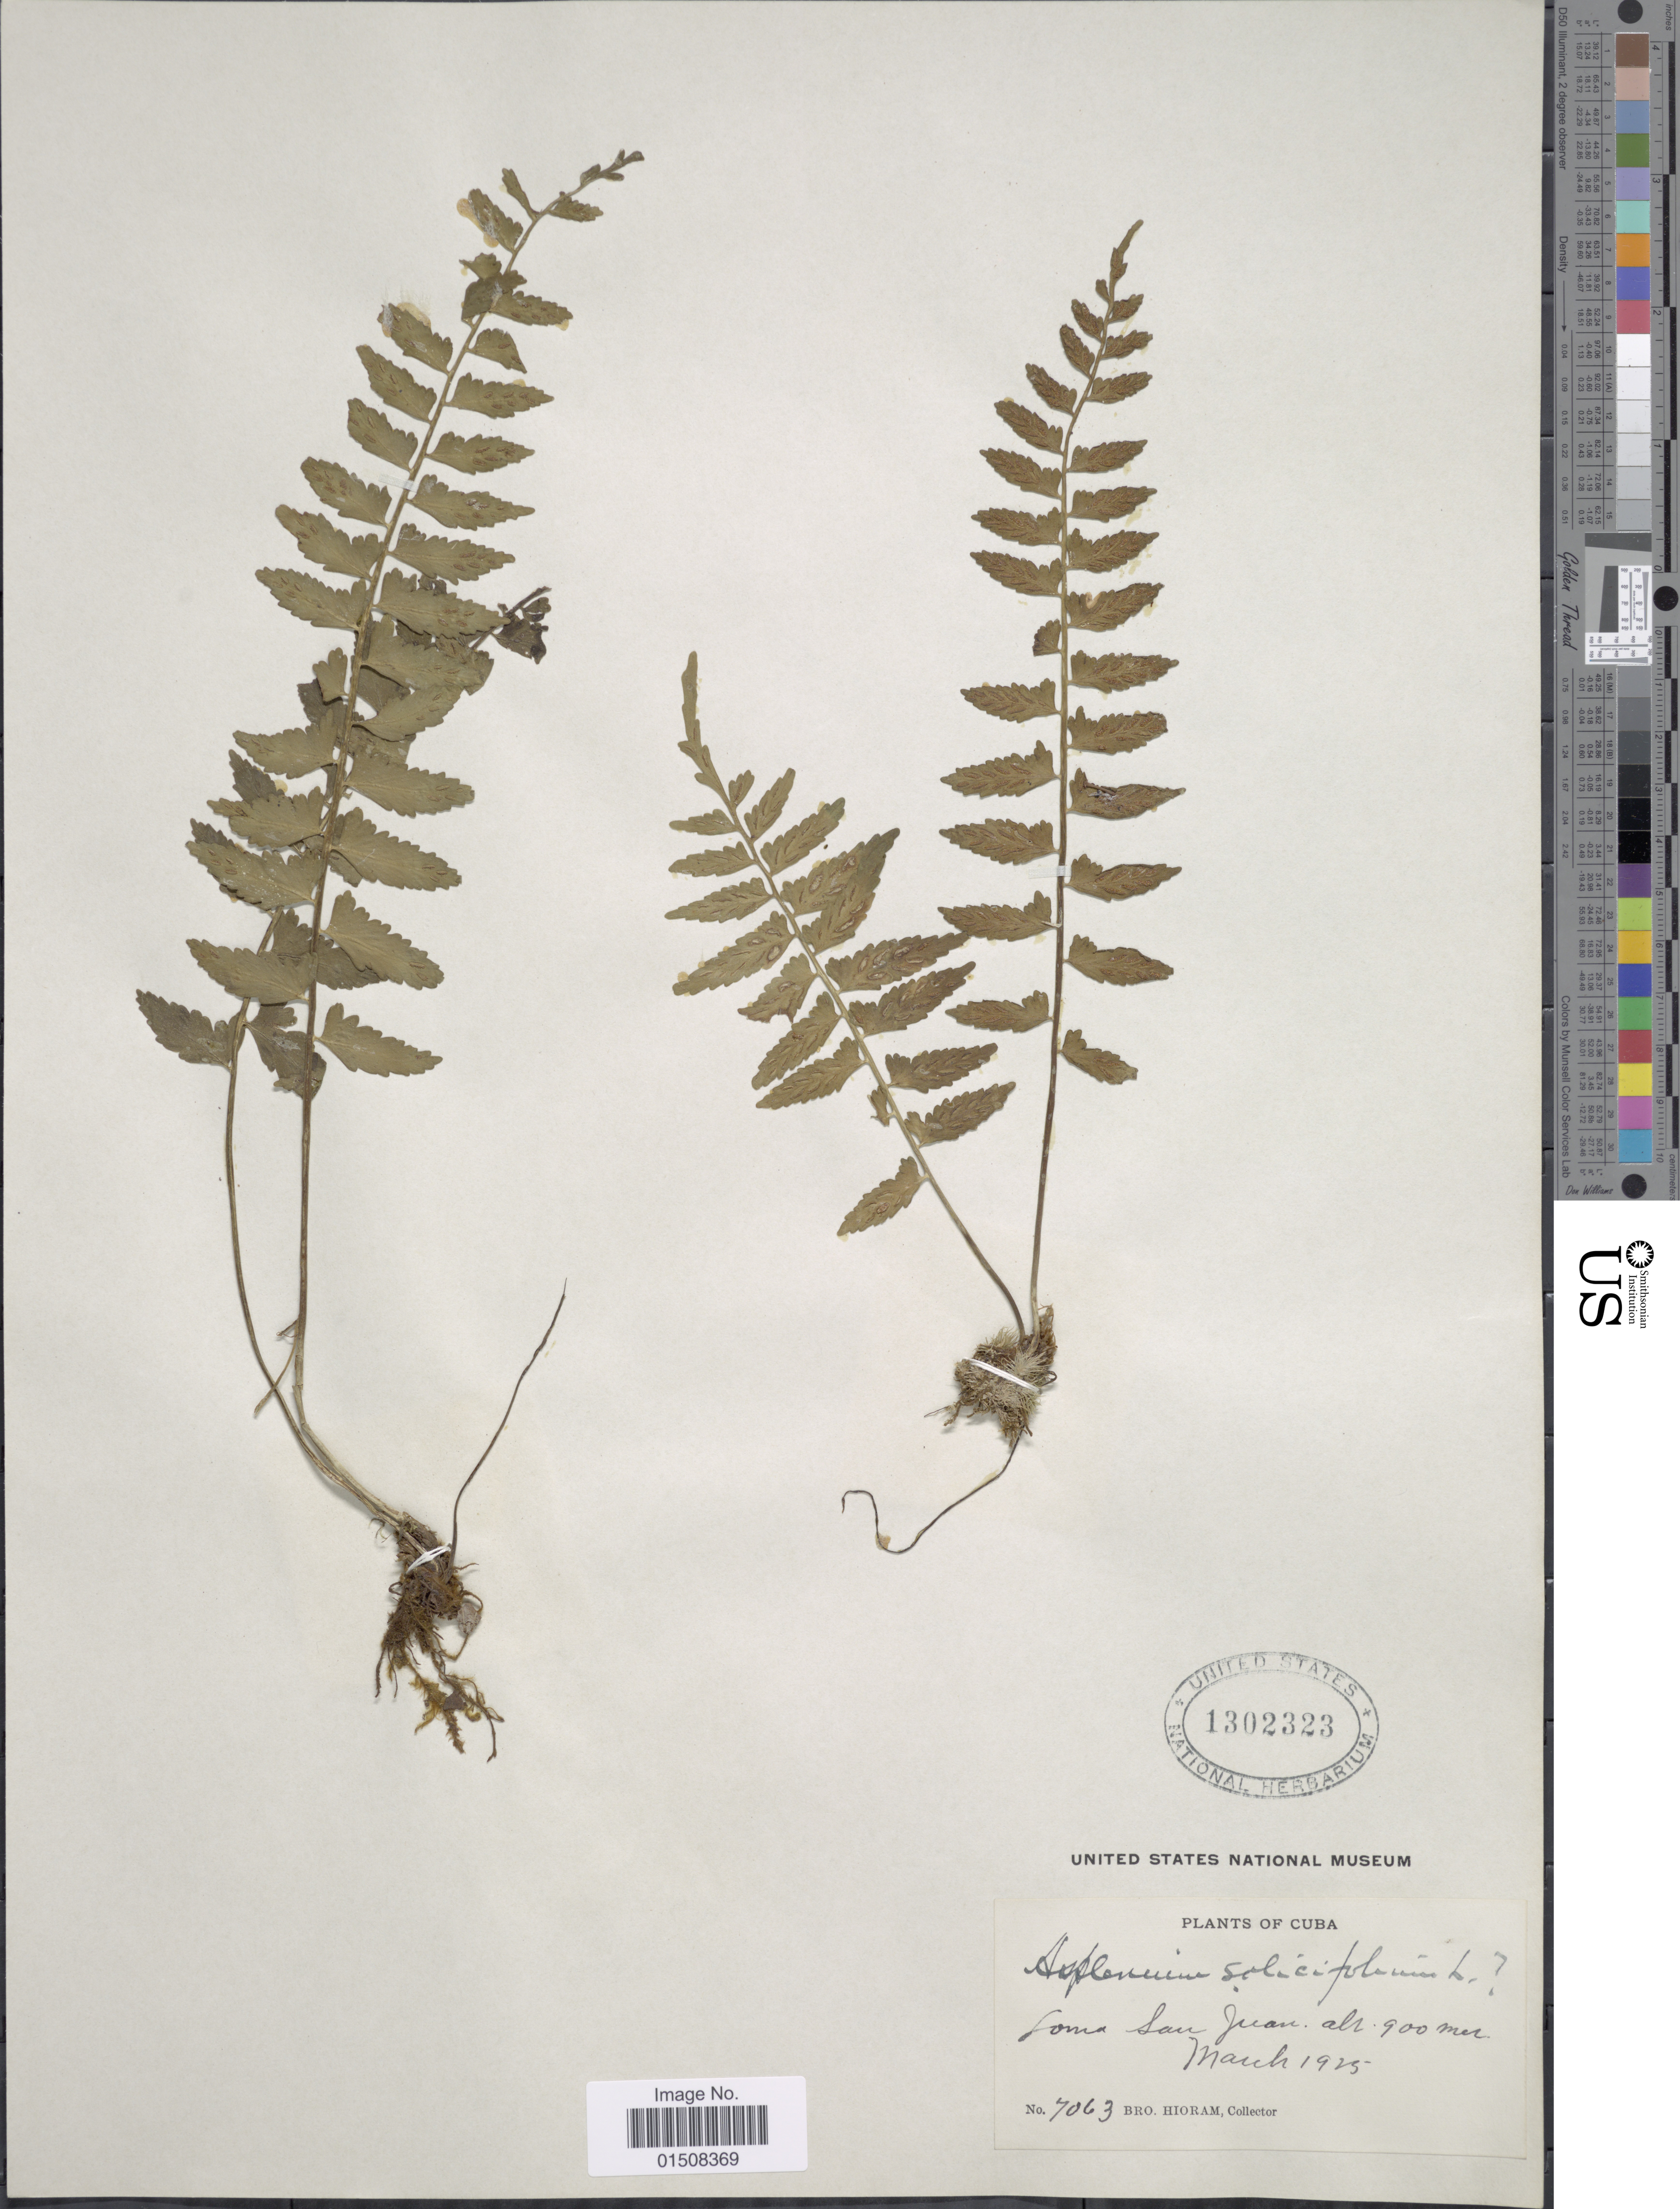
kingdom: Plantae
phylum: Tracheophyta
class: Polypodiopsida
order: Polypodiales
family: Aspleniaceae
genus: Asplenium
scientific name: Asplenium auriculatum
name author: Sw.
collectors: Bro. Hioram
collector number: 7063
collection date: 1925-03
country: Cuba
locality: Loma San Juan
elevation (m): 900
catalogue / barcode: US 1302323